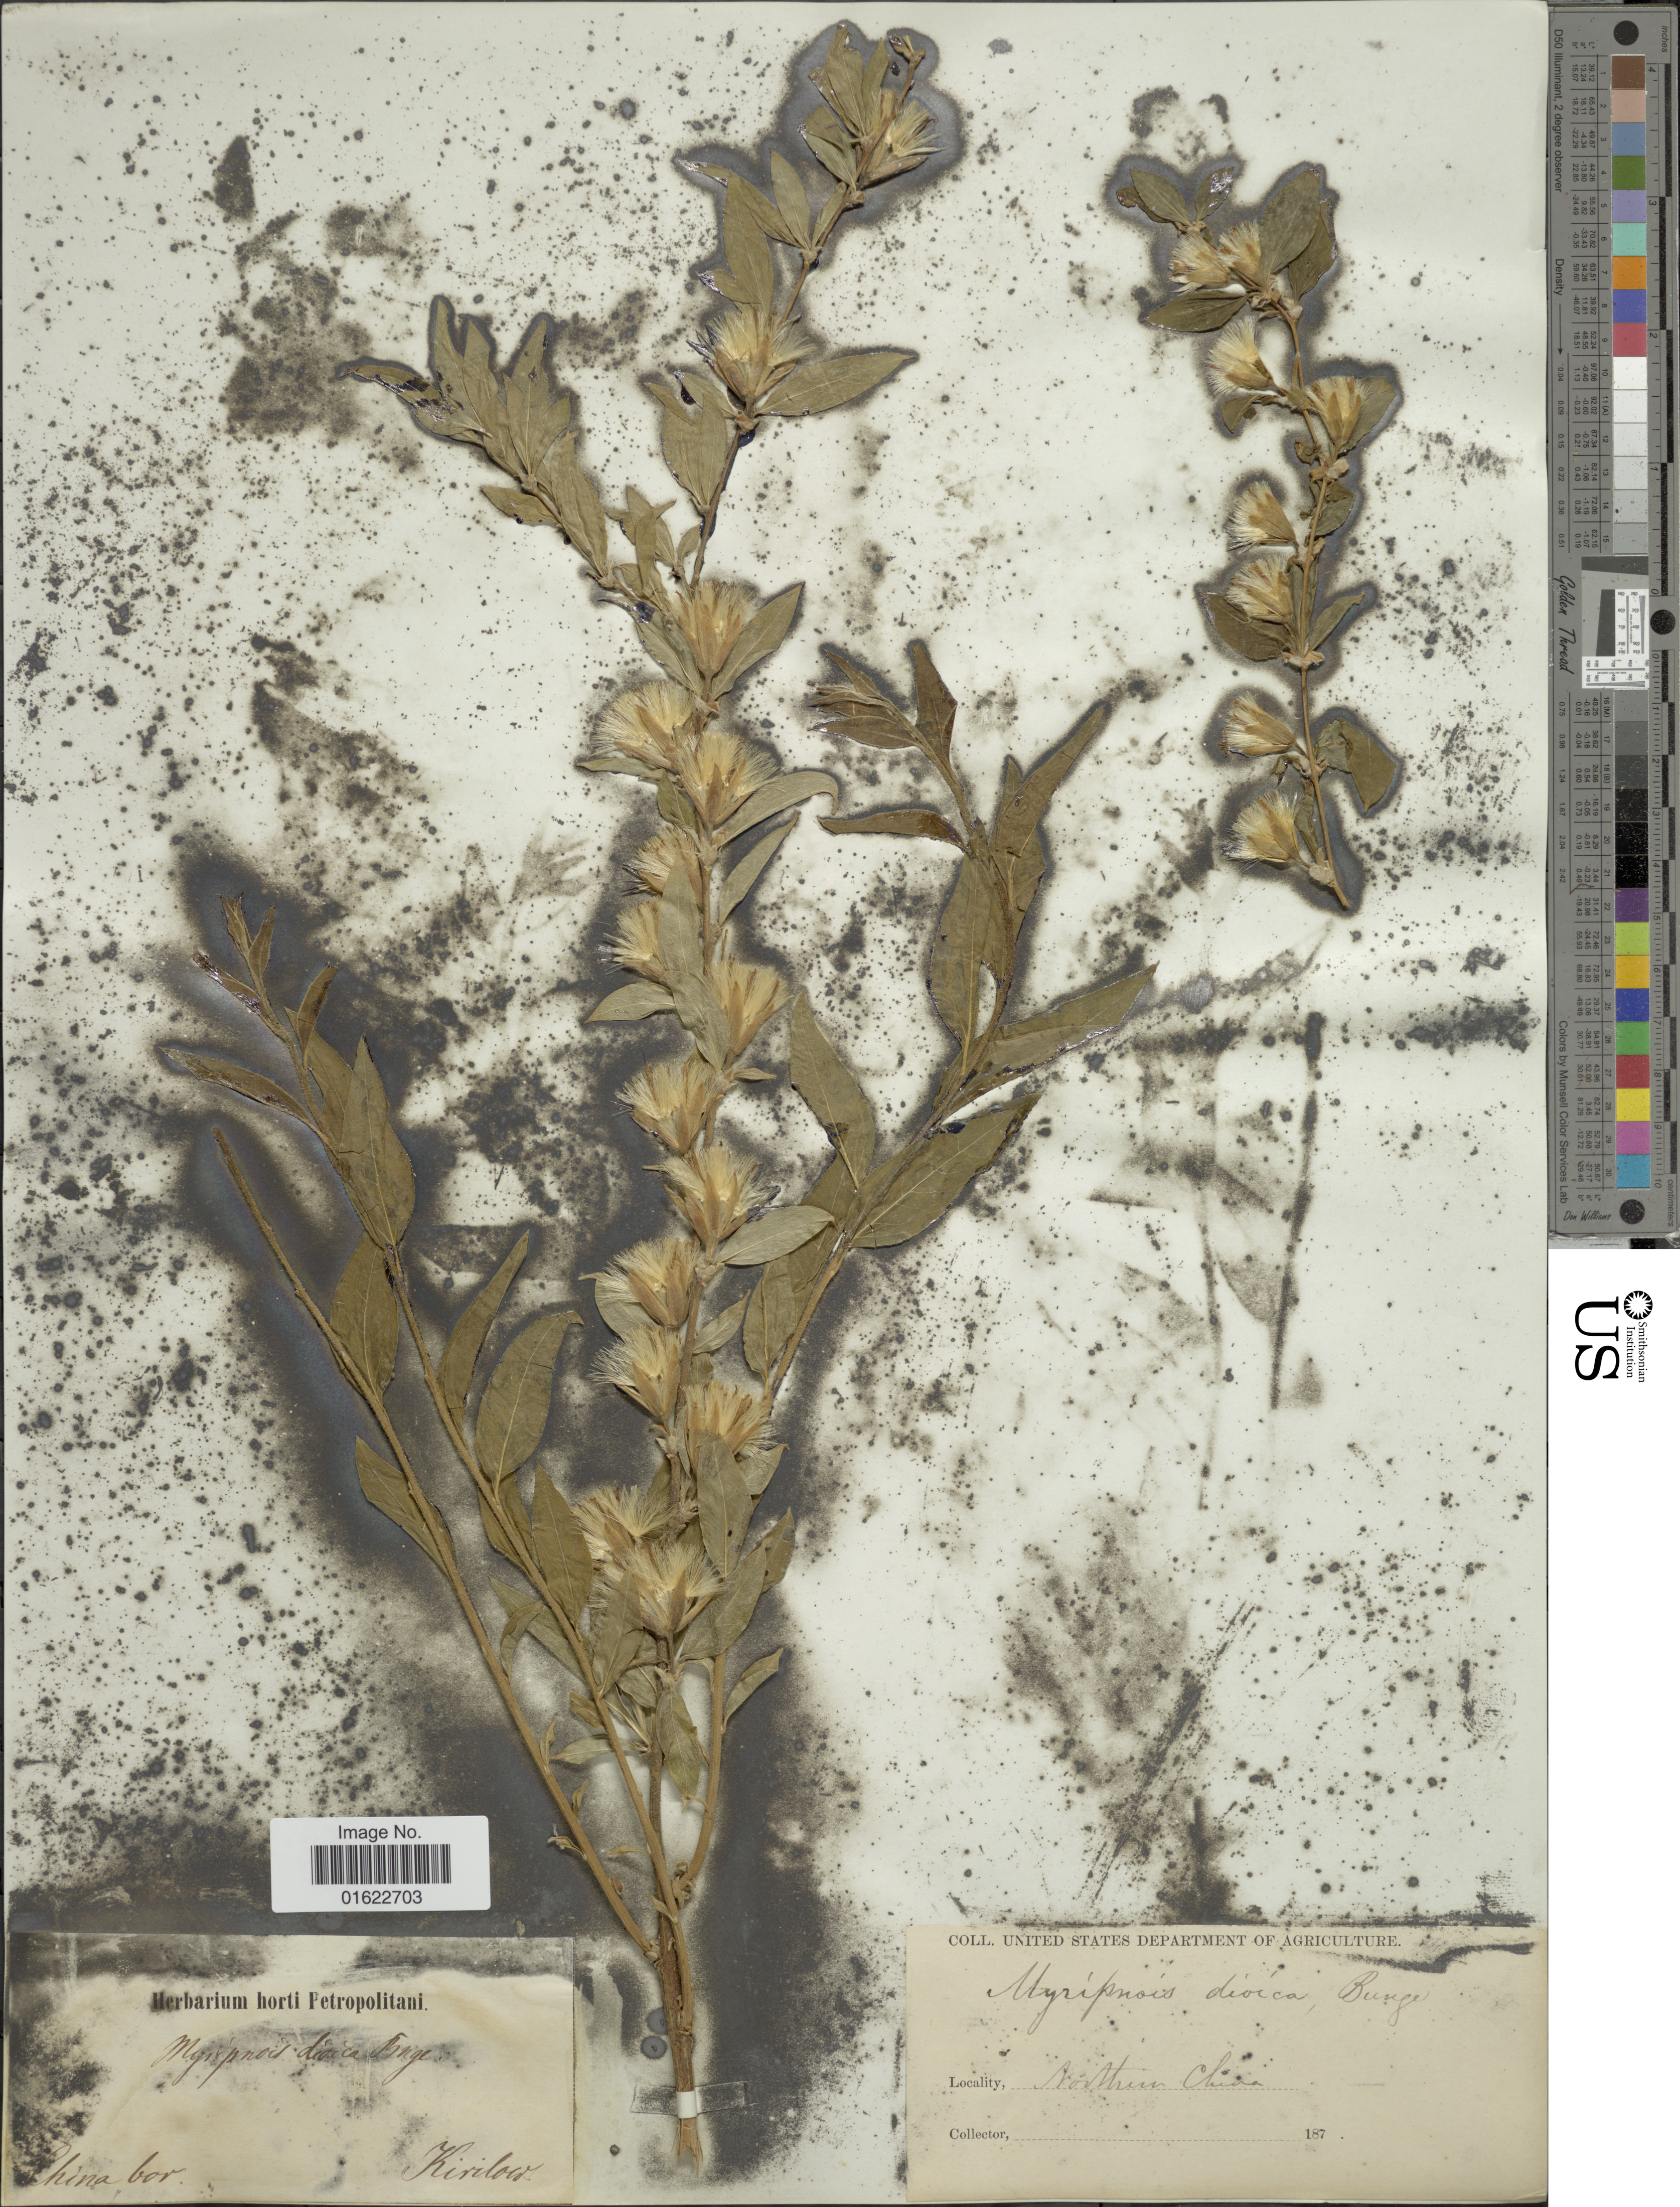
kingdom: Plantae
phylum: Tracheophyta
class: Magnoliopsida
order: Asterales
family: Asteraceae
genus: Pertya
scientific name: Pertya dioica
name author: (Bunge) S.E. Freire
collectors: I. Kirilow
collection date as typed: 187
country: China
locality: Northern China, China bor